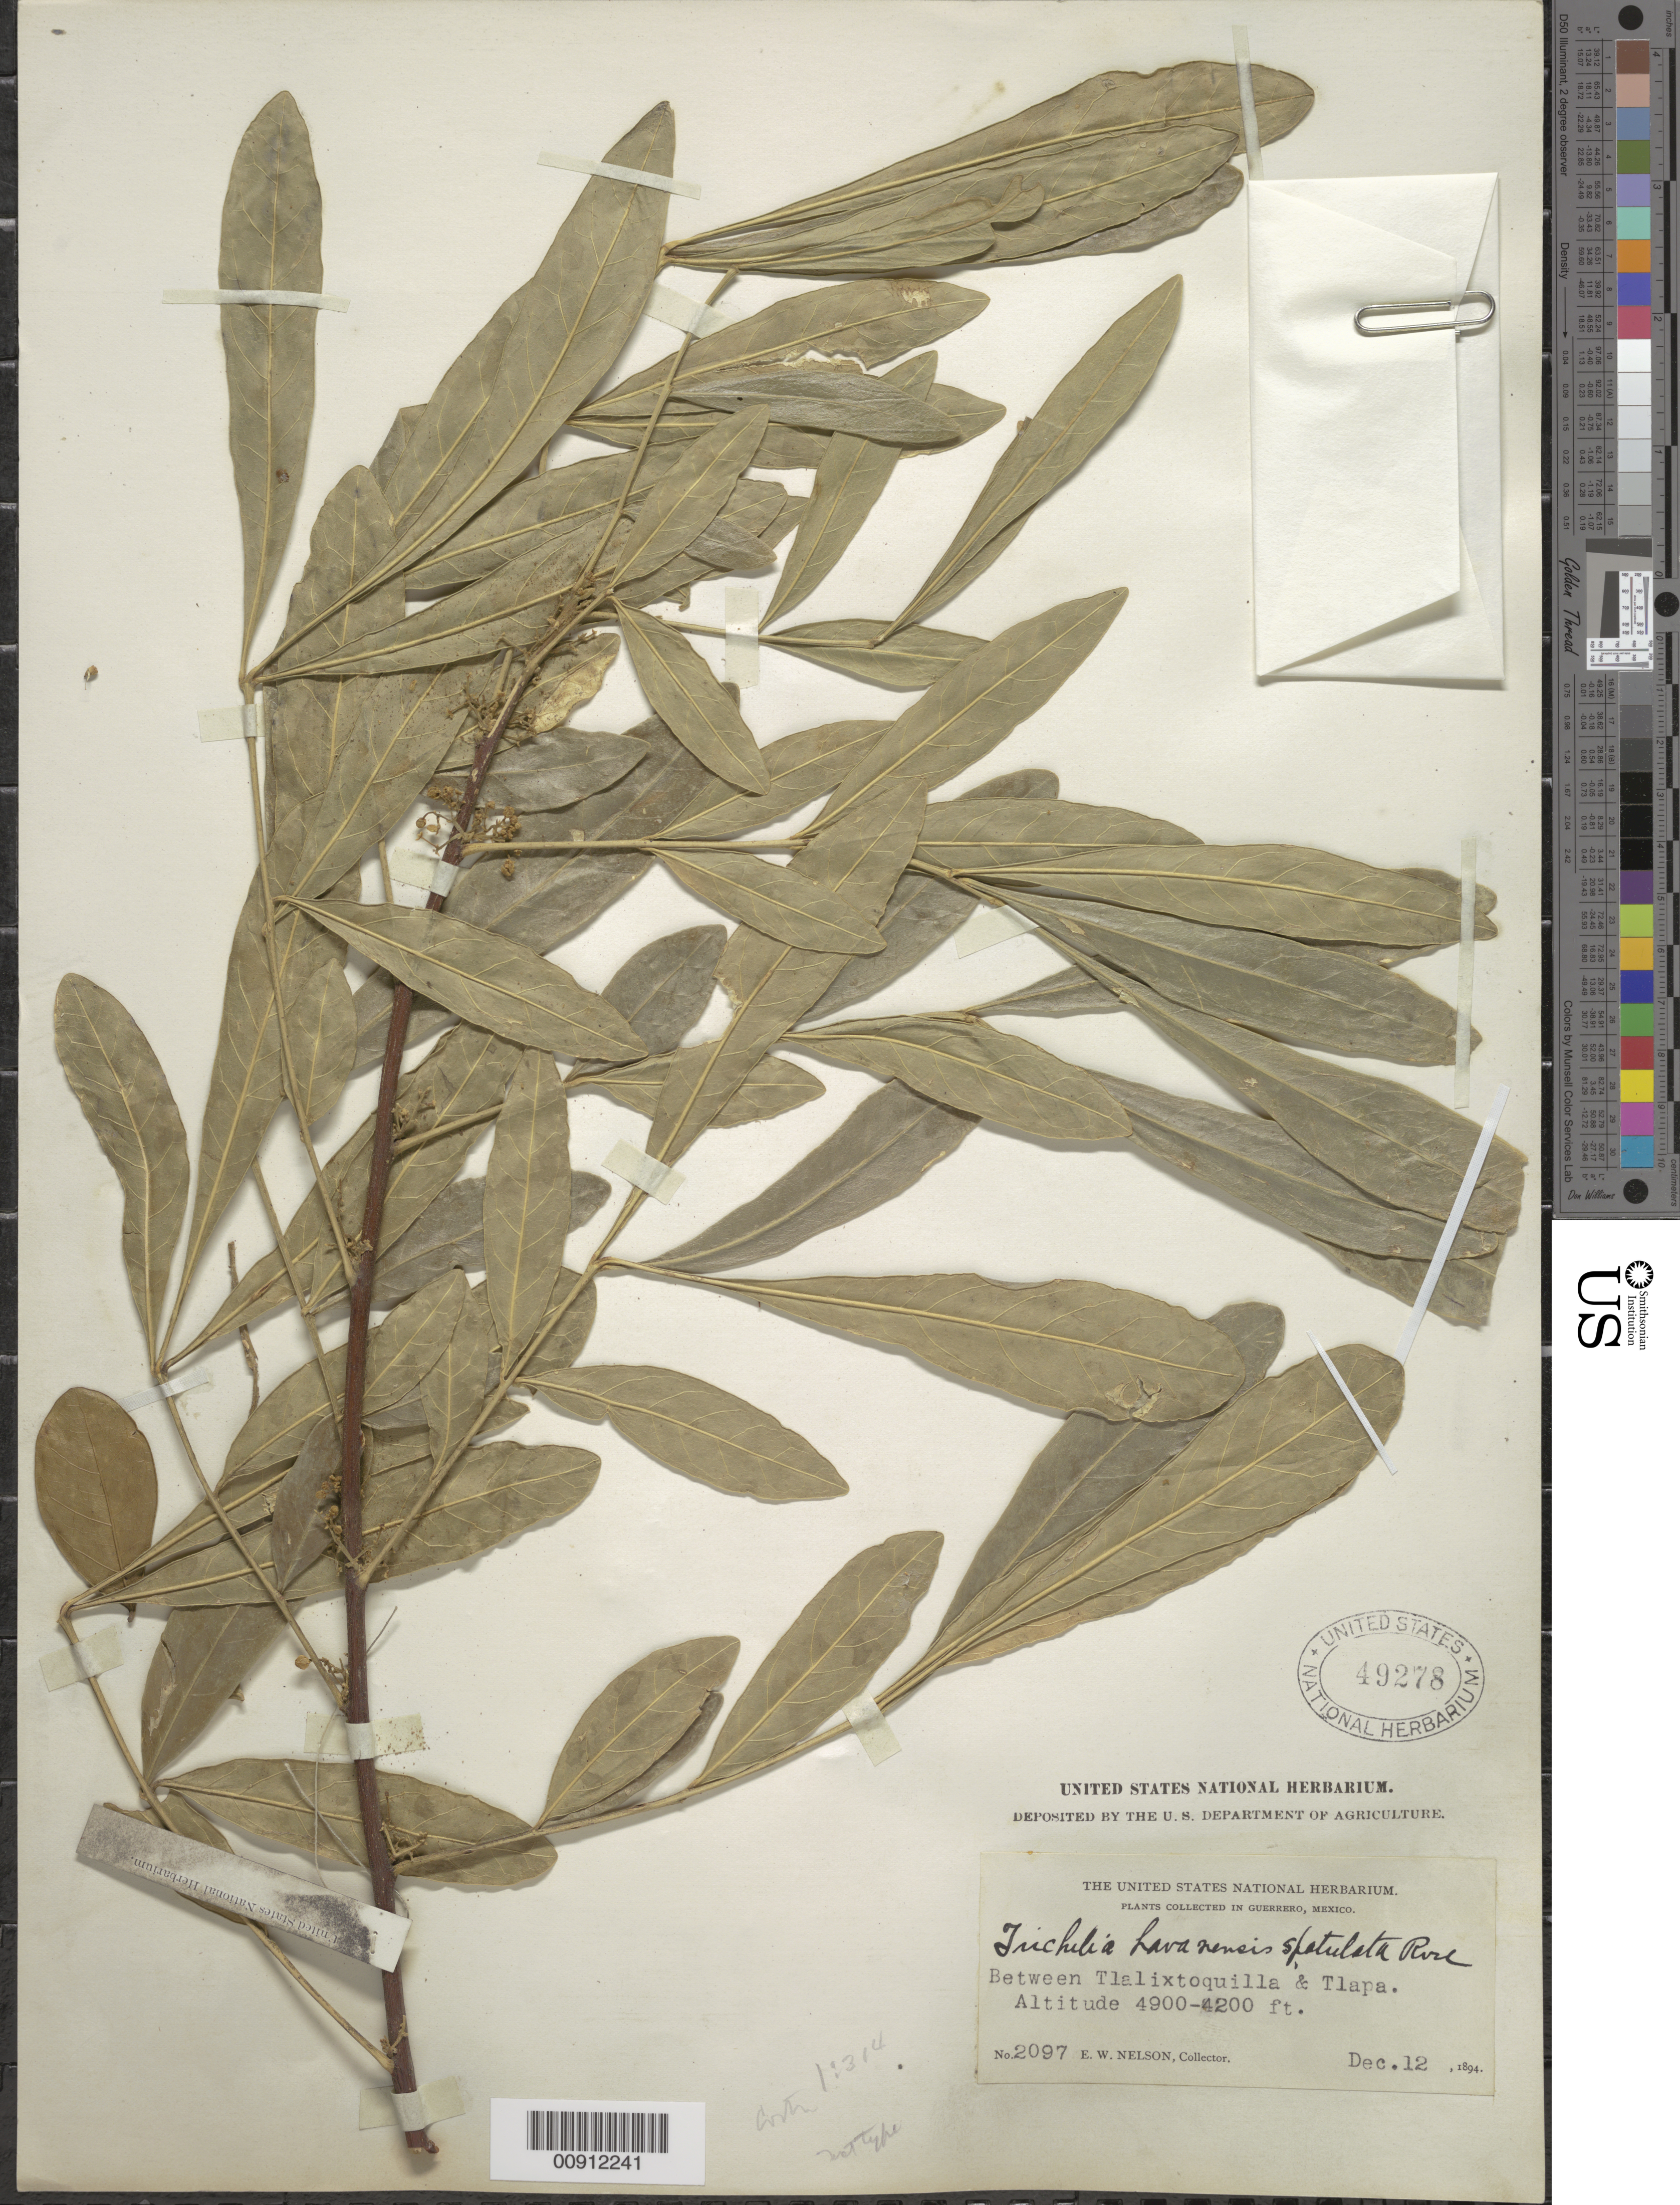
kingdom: Plantae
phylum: Tracheophyta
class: Magnoliopsida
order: Sapindales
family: Meliaceae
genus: Trichilia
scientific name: Trichilia havanensis var. spathulata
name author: Jacq.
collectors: E. W. Nelson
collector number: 2097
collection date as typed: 12 Dec 1894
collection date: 1894-12-12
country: Mexico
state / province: Guerrero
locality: Between Tlalixtoquilla & Tlapa.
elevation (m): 1280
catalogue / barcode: US 49278